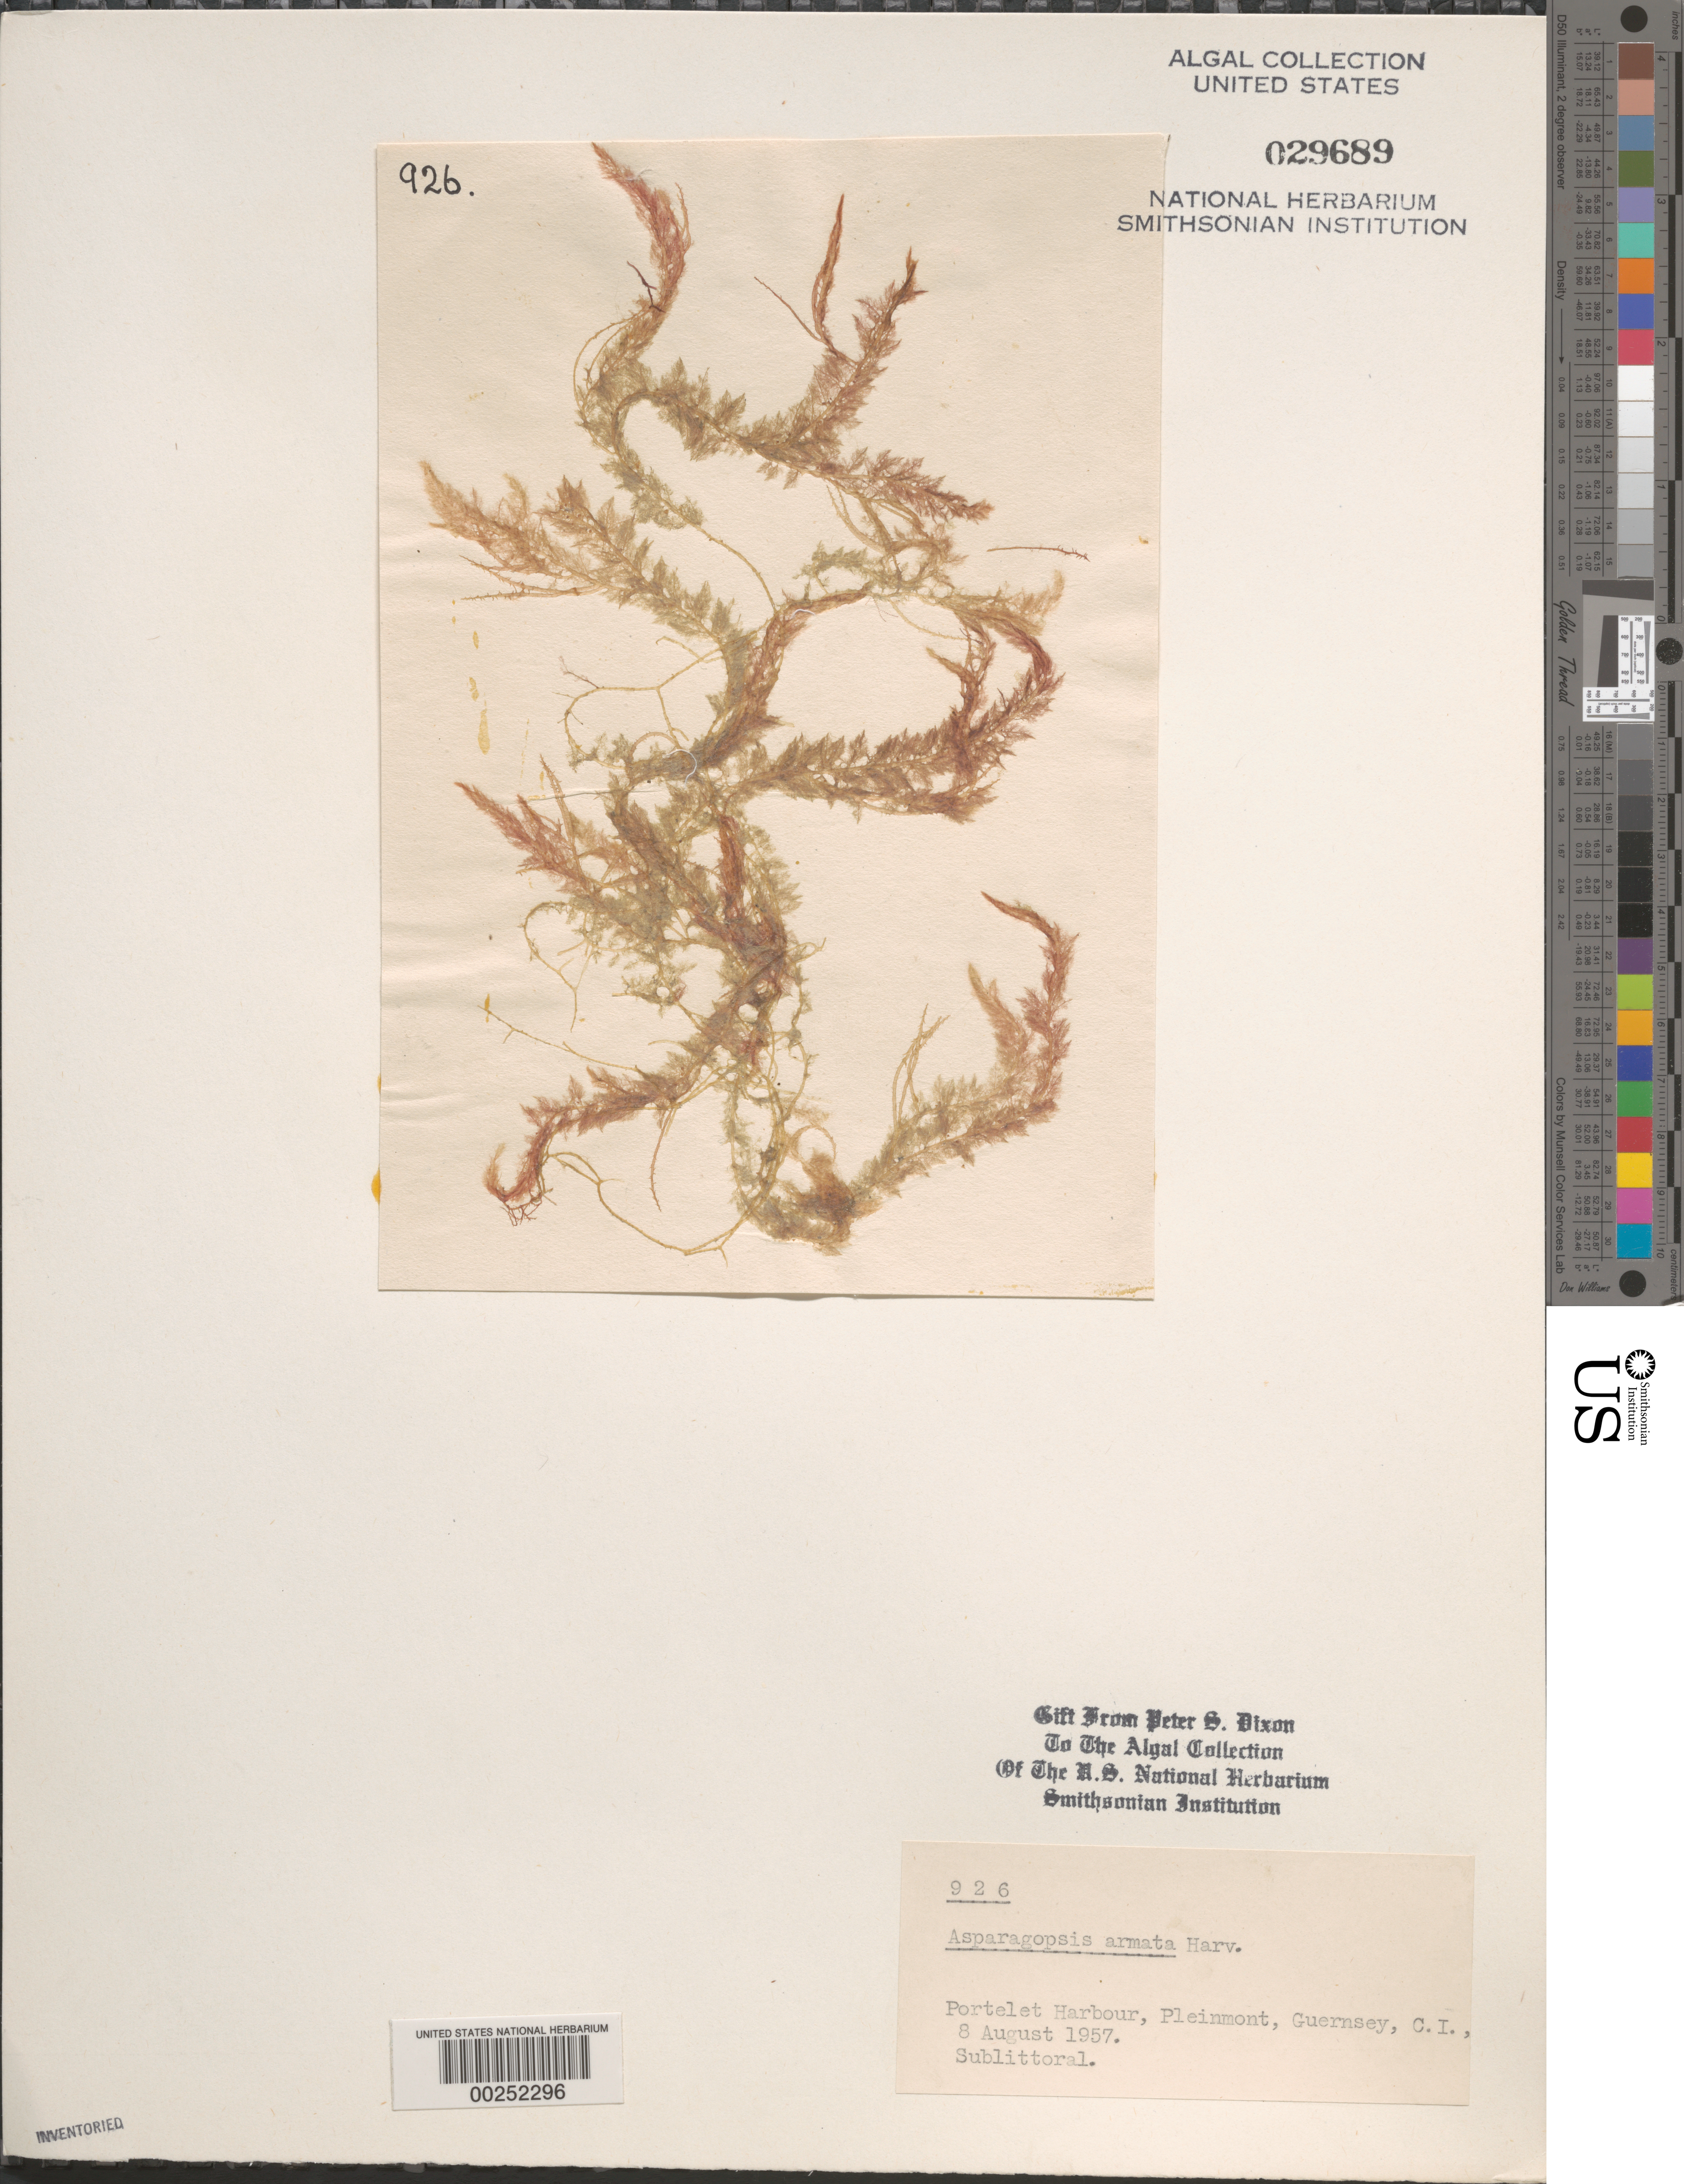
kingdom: Plantae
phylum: Rhodophyta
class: Florideophyceae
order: Bonnemaisoniales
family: Bonnemaisoniaceae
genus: Asparagopsis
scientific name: Asparagopsis armata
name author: Harv.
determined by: Dixon, P. S.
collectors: P. S. Dixon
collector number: PSD 926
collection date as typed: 08 Aug 1957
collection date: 1957-08-08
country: United Kingdom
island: Guernsey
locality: Channel Islands. Bailiwick of Guernsey. Portelet Harbor, Pleinmont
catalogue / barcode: US 29689